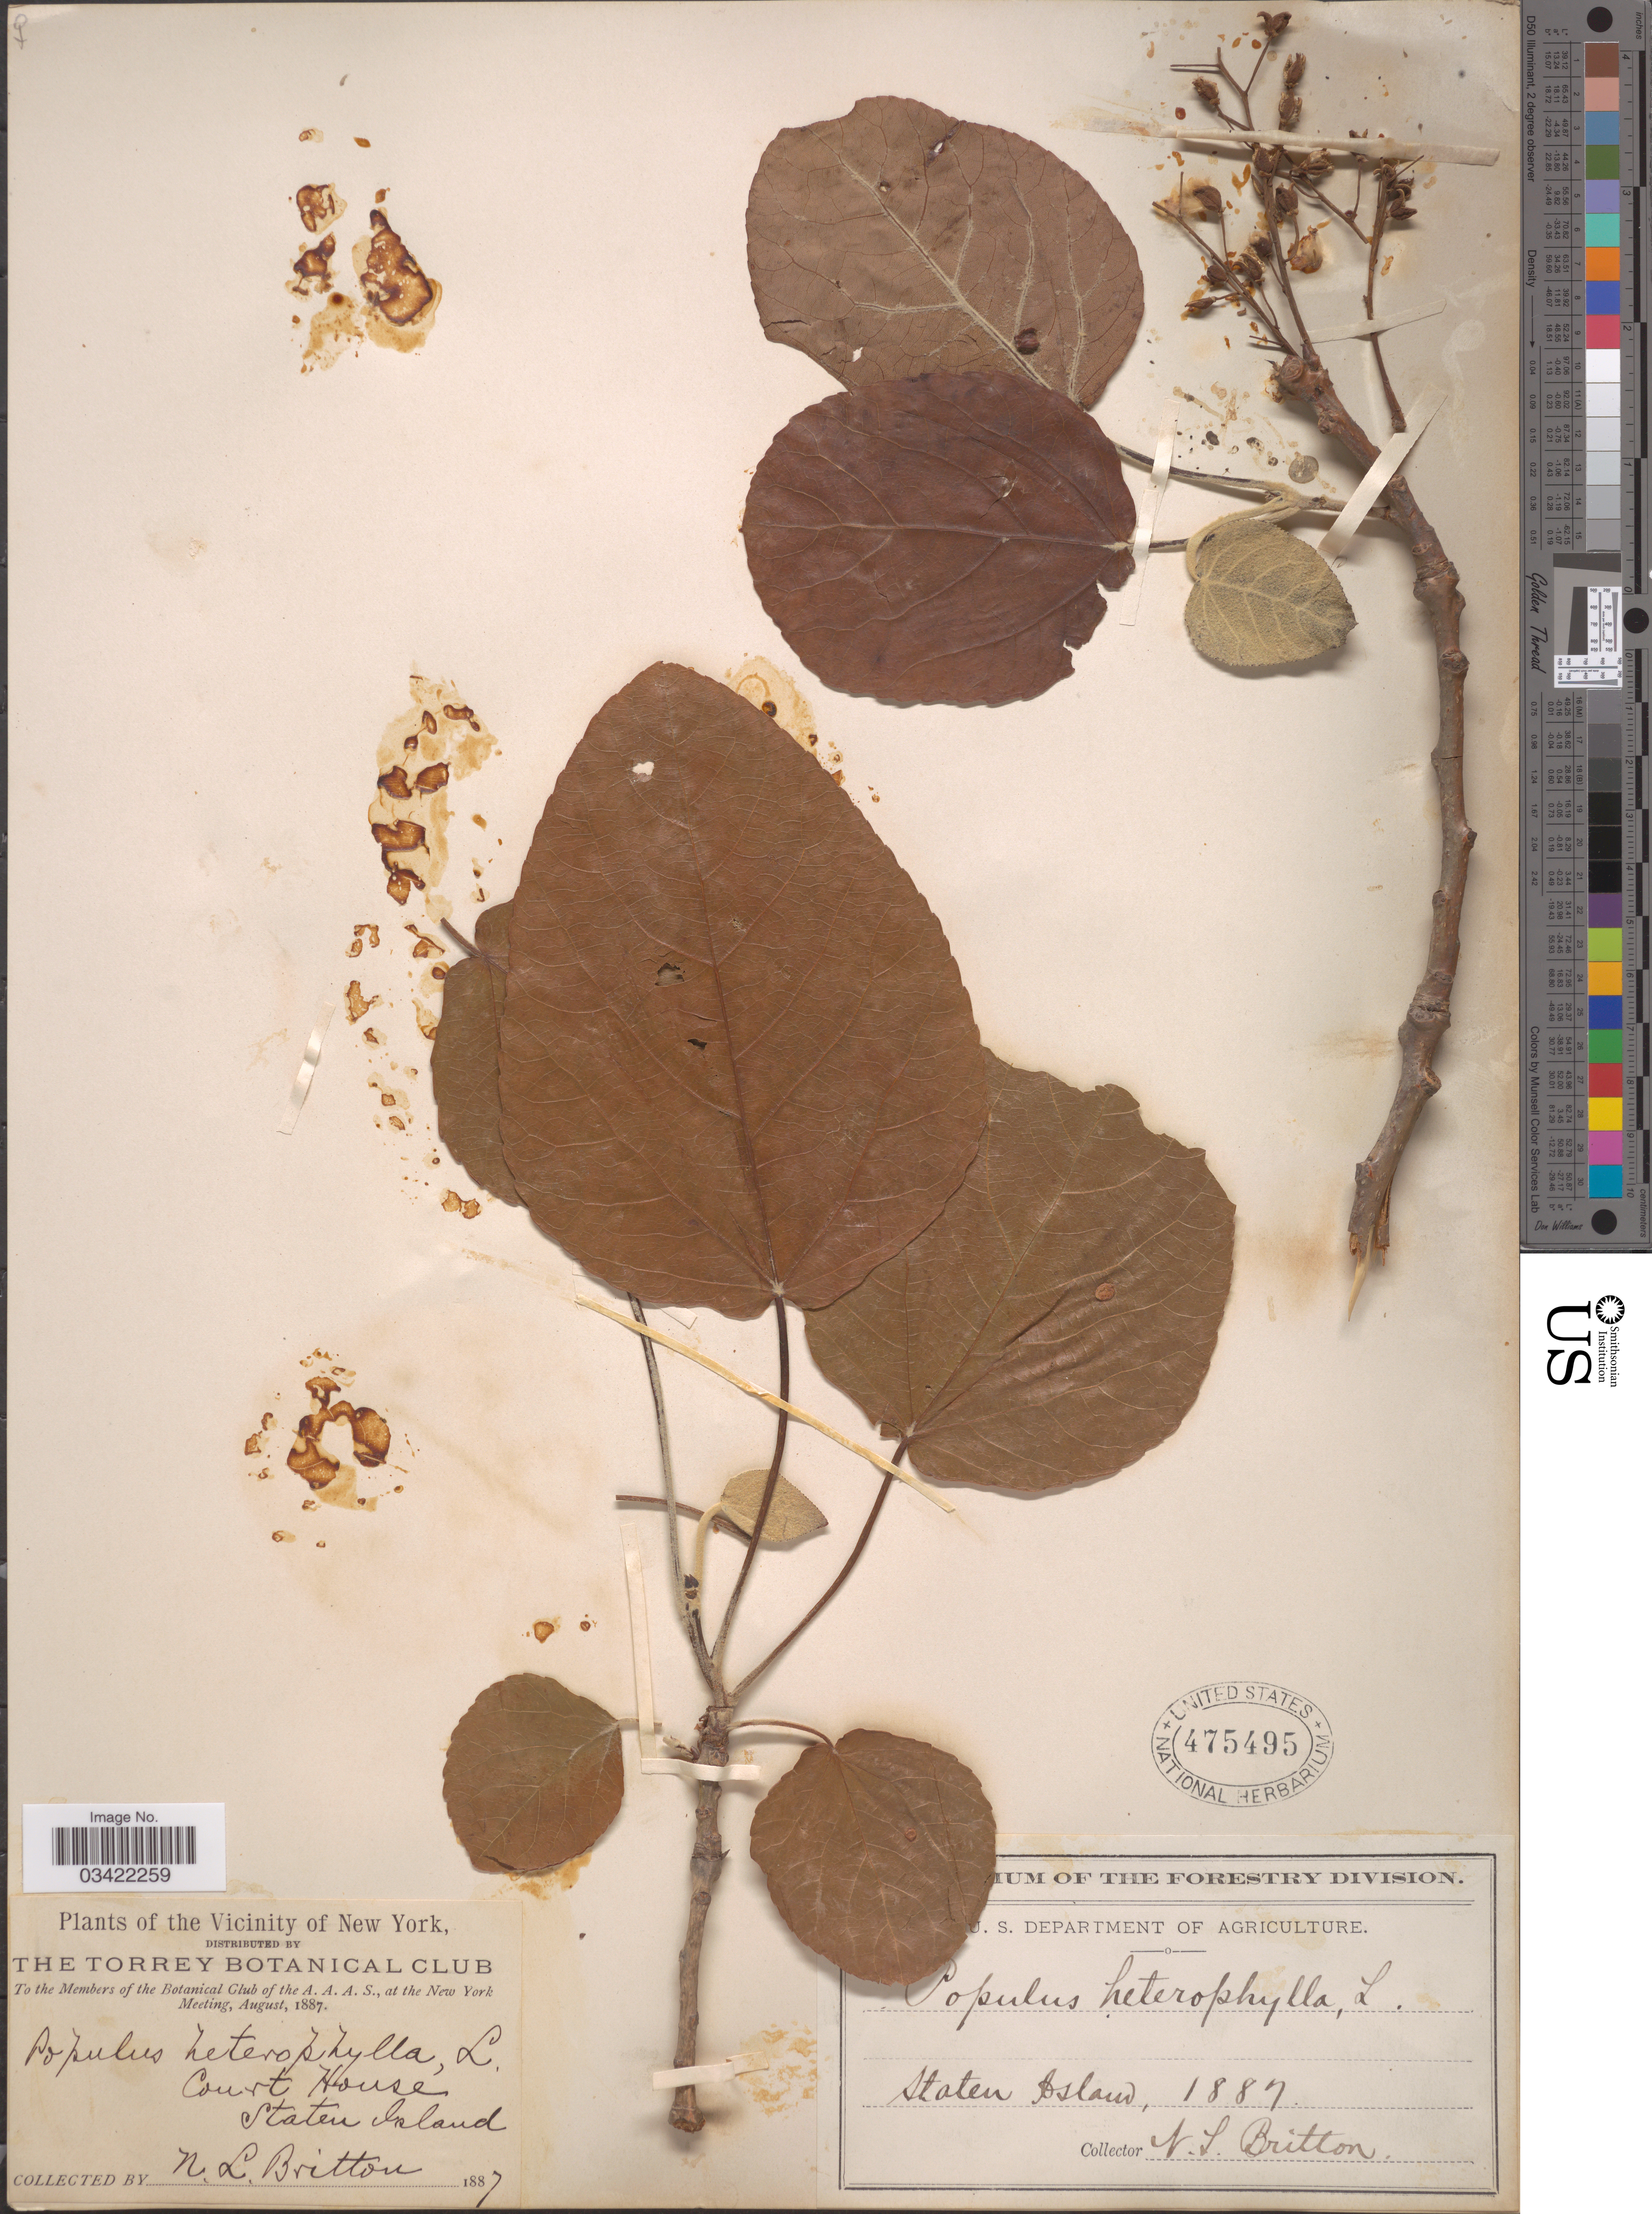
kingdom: Plantae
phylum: Tracheophyta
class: Magnoliopsida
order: Malpighiales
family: Salicaceae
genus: Populus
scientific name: Populus heterophylla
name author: L.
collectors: N. Britton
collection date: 1887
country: United States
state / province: New York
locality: The Vicinity of New York. Court House, Staten Island.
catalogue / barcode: US 475495